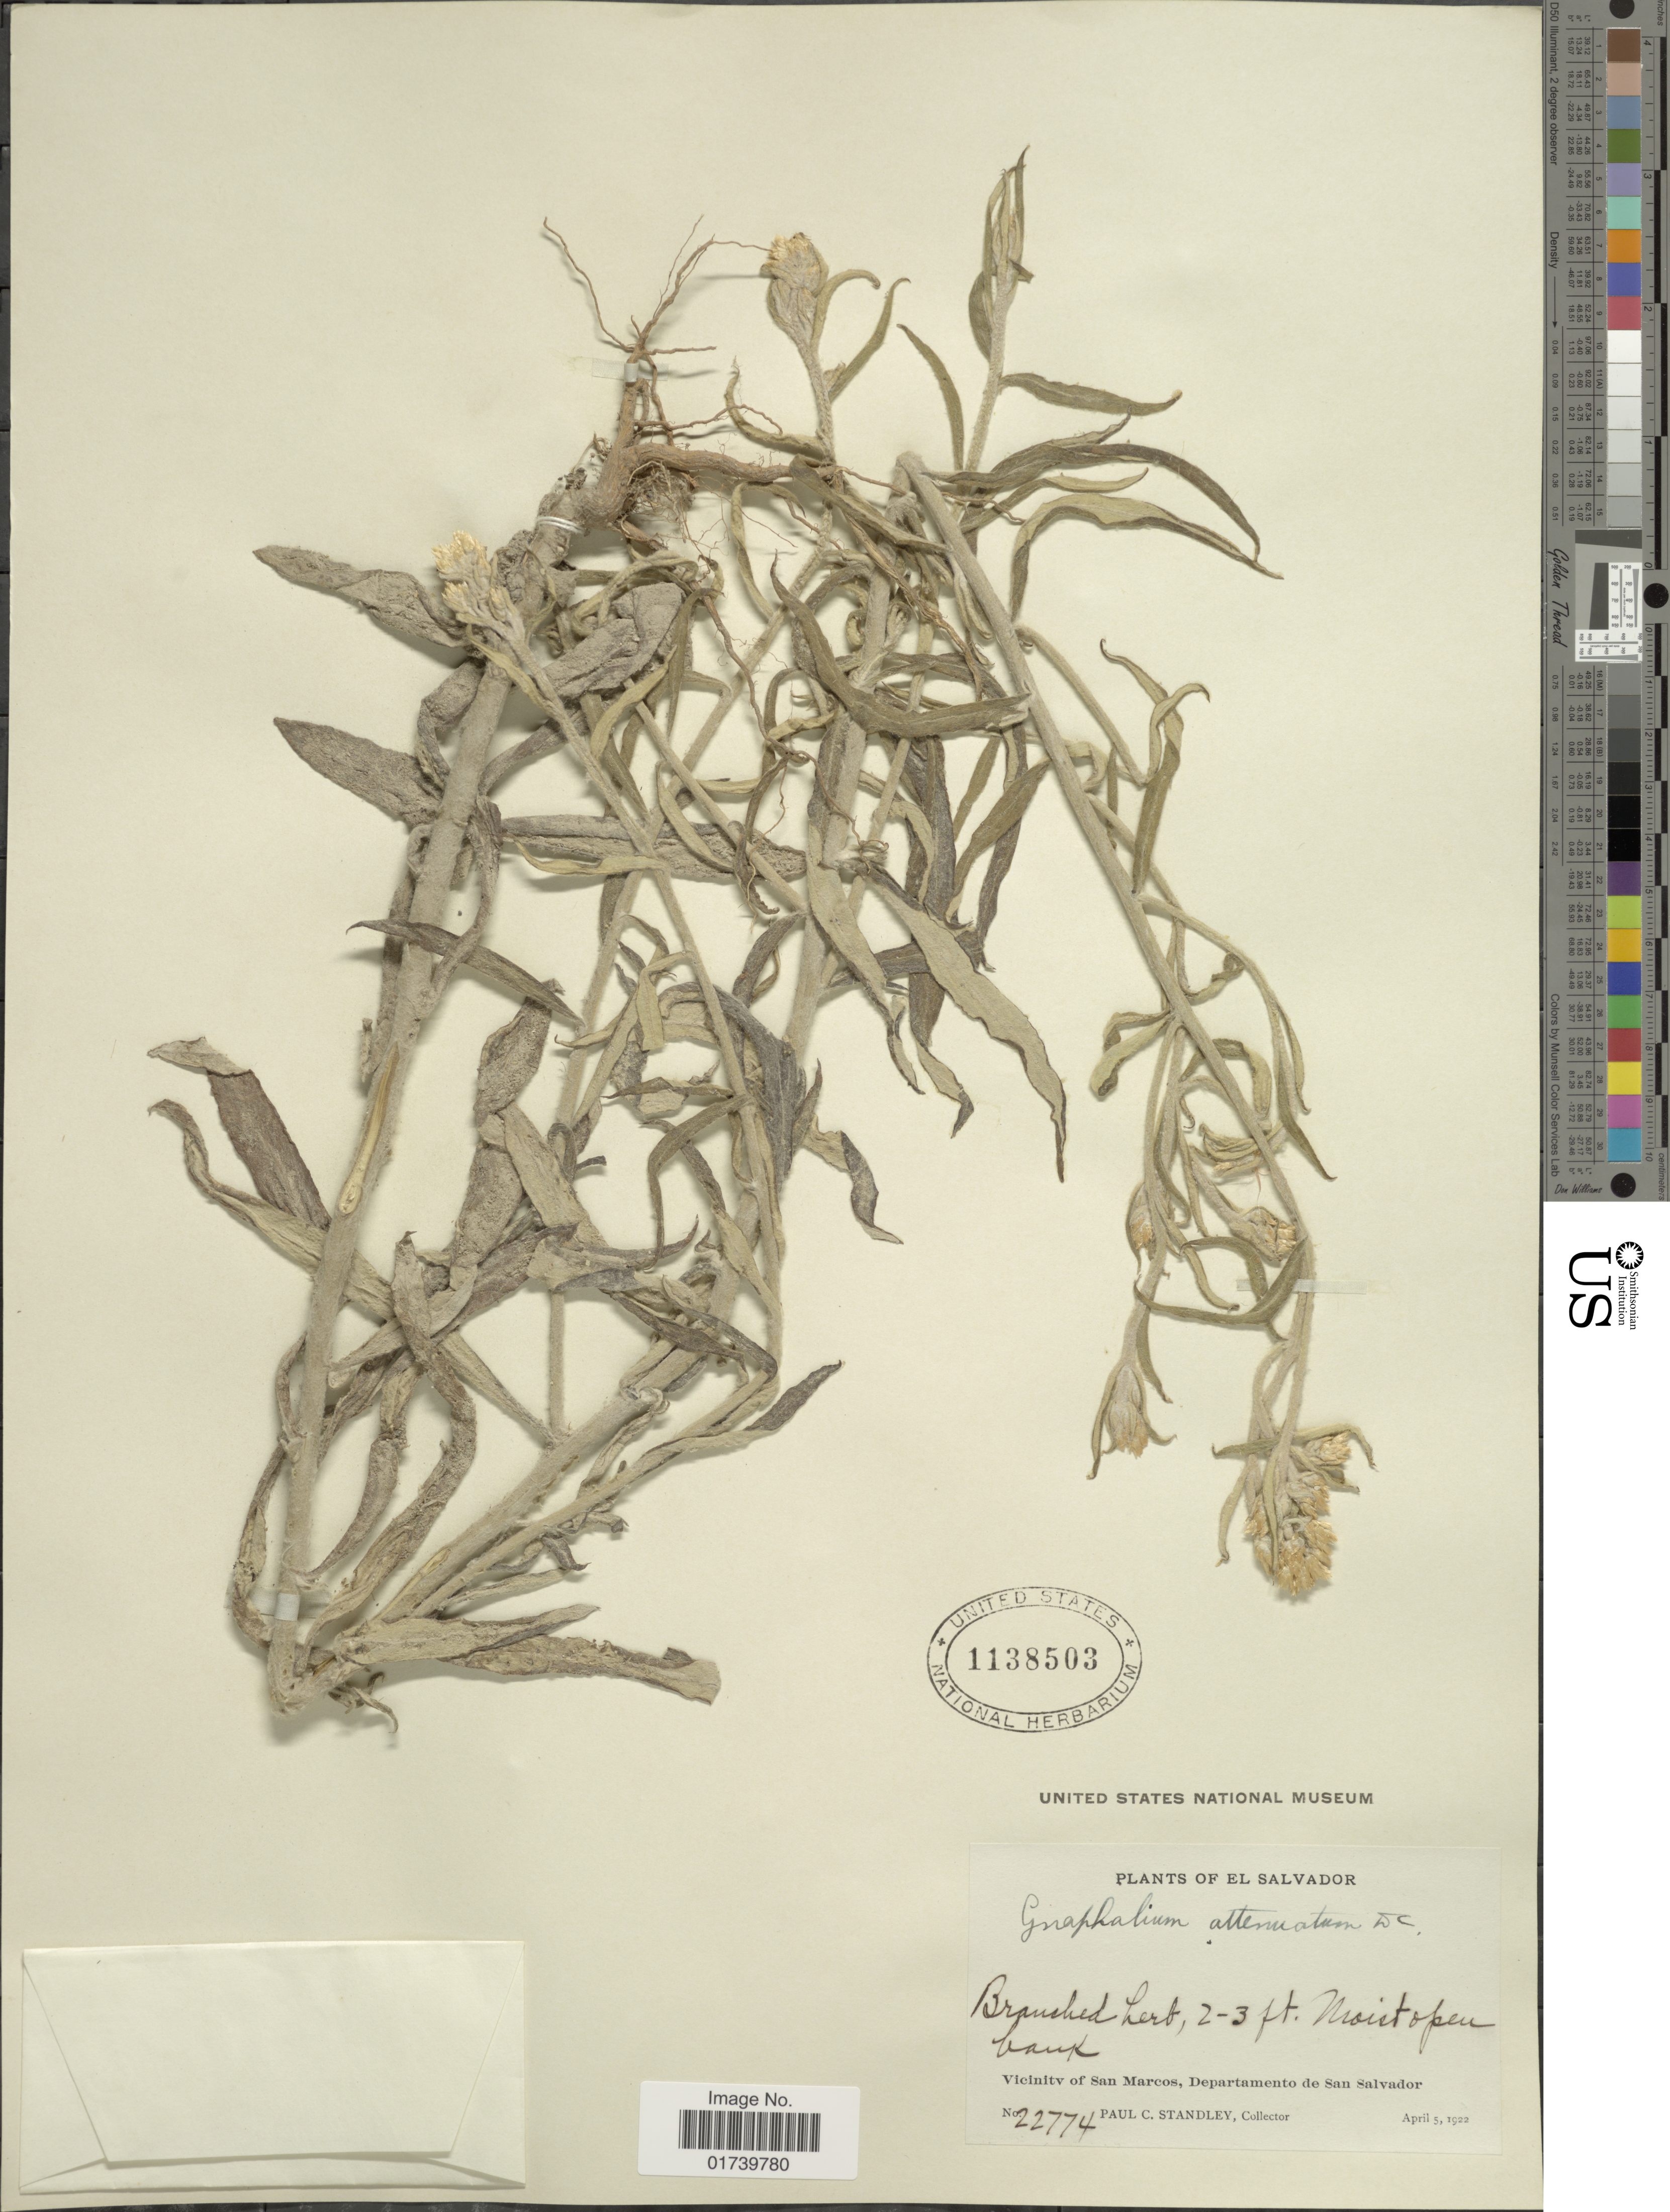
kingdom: Plantae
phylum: Tracheophyta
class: Magnoliopsida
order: Asterales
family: Asteraceae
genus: Pseudognaphalium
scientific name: Pseudognaphalium attenuatum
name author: (DC.) Anderb.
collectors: P. C. Standley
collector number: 22774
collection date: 1922-04-05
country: El Salvador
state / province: San Salvador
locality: Vicinity of San Marcos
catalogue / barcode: US 1138503